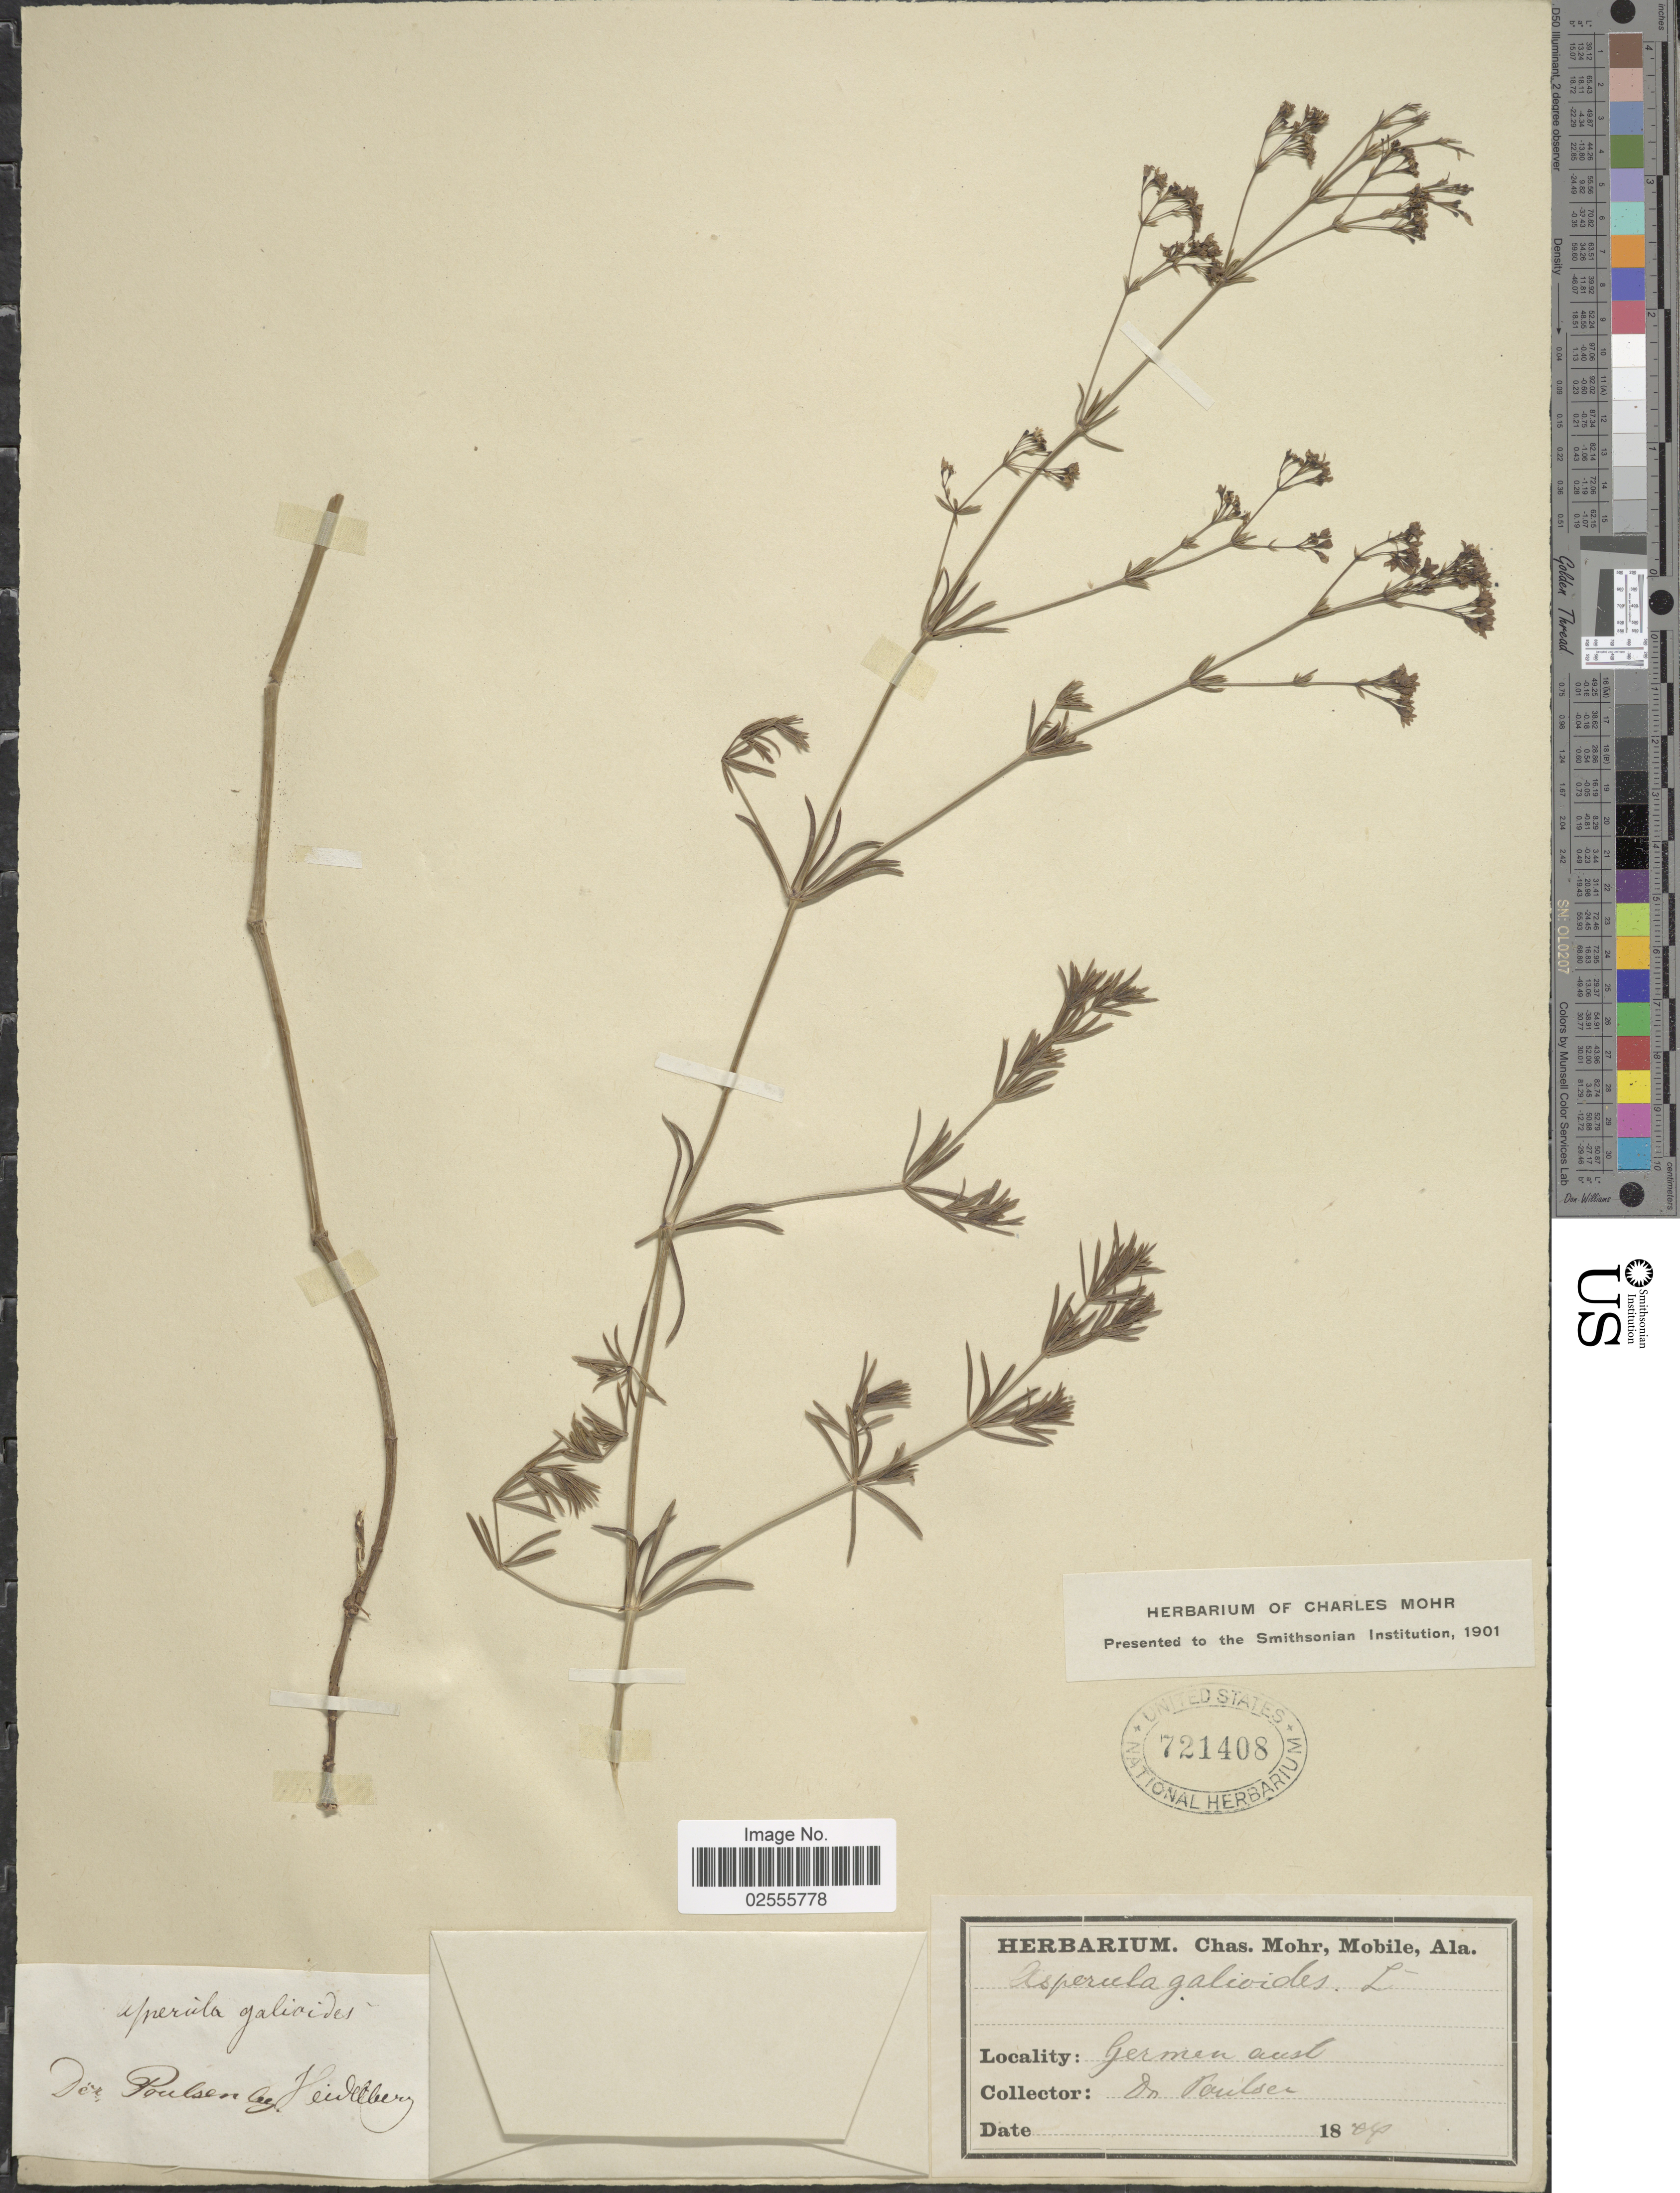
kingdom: Plantae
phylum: Tracheophyta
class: Magnoliopsida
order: Gentianales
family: Rubiaceae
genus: Asperula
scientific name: Asperula galioides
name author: M. Bieb.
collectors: -- Poulsen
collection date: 1844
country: Germany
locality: Germany austr.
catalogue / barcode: US 721408